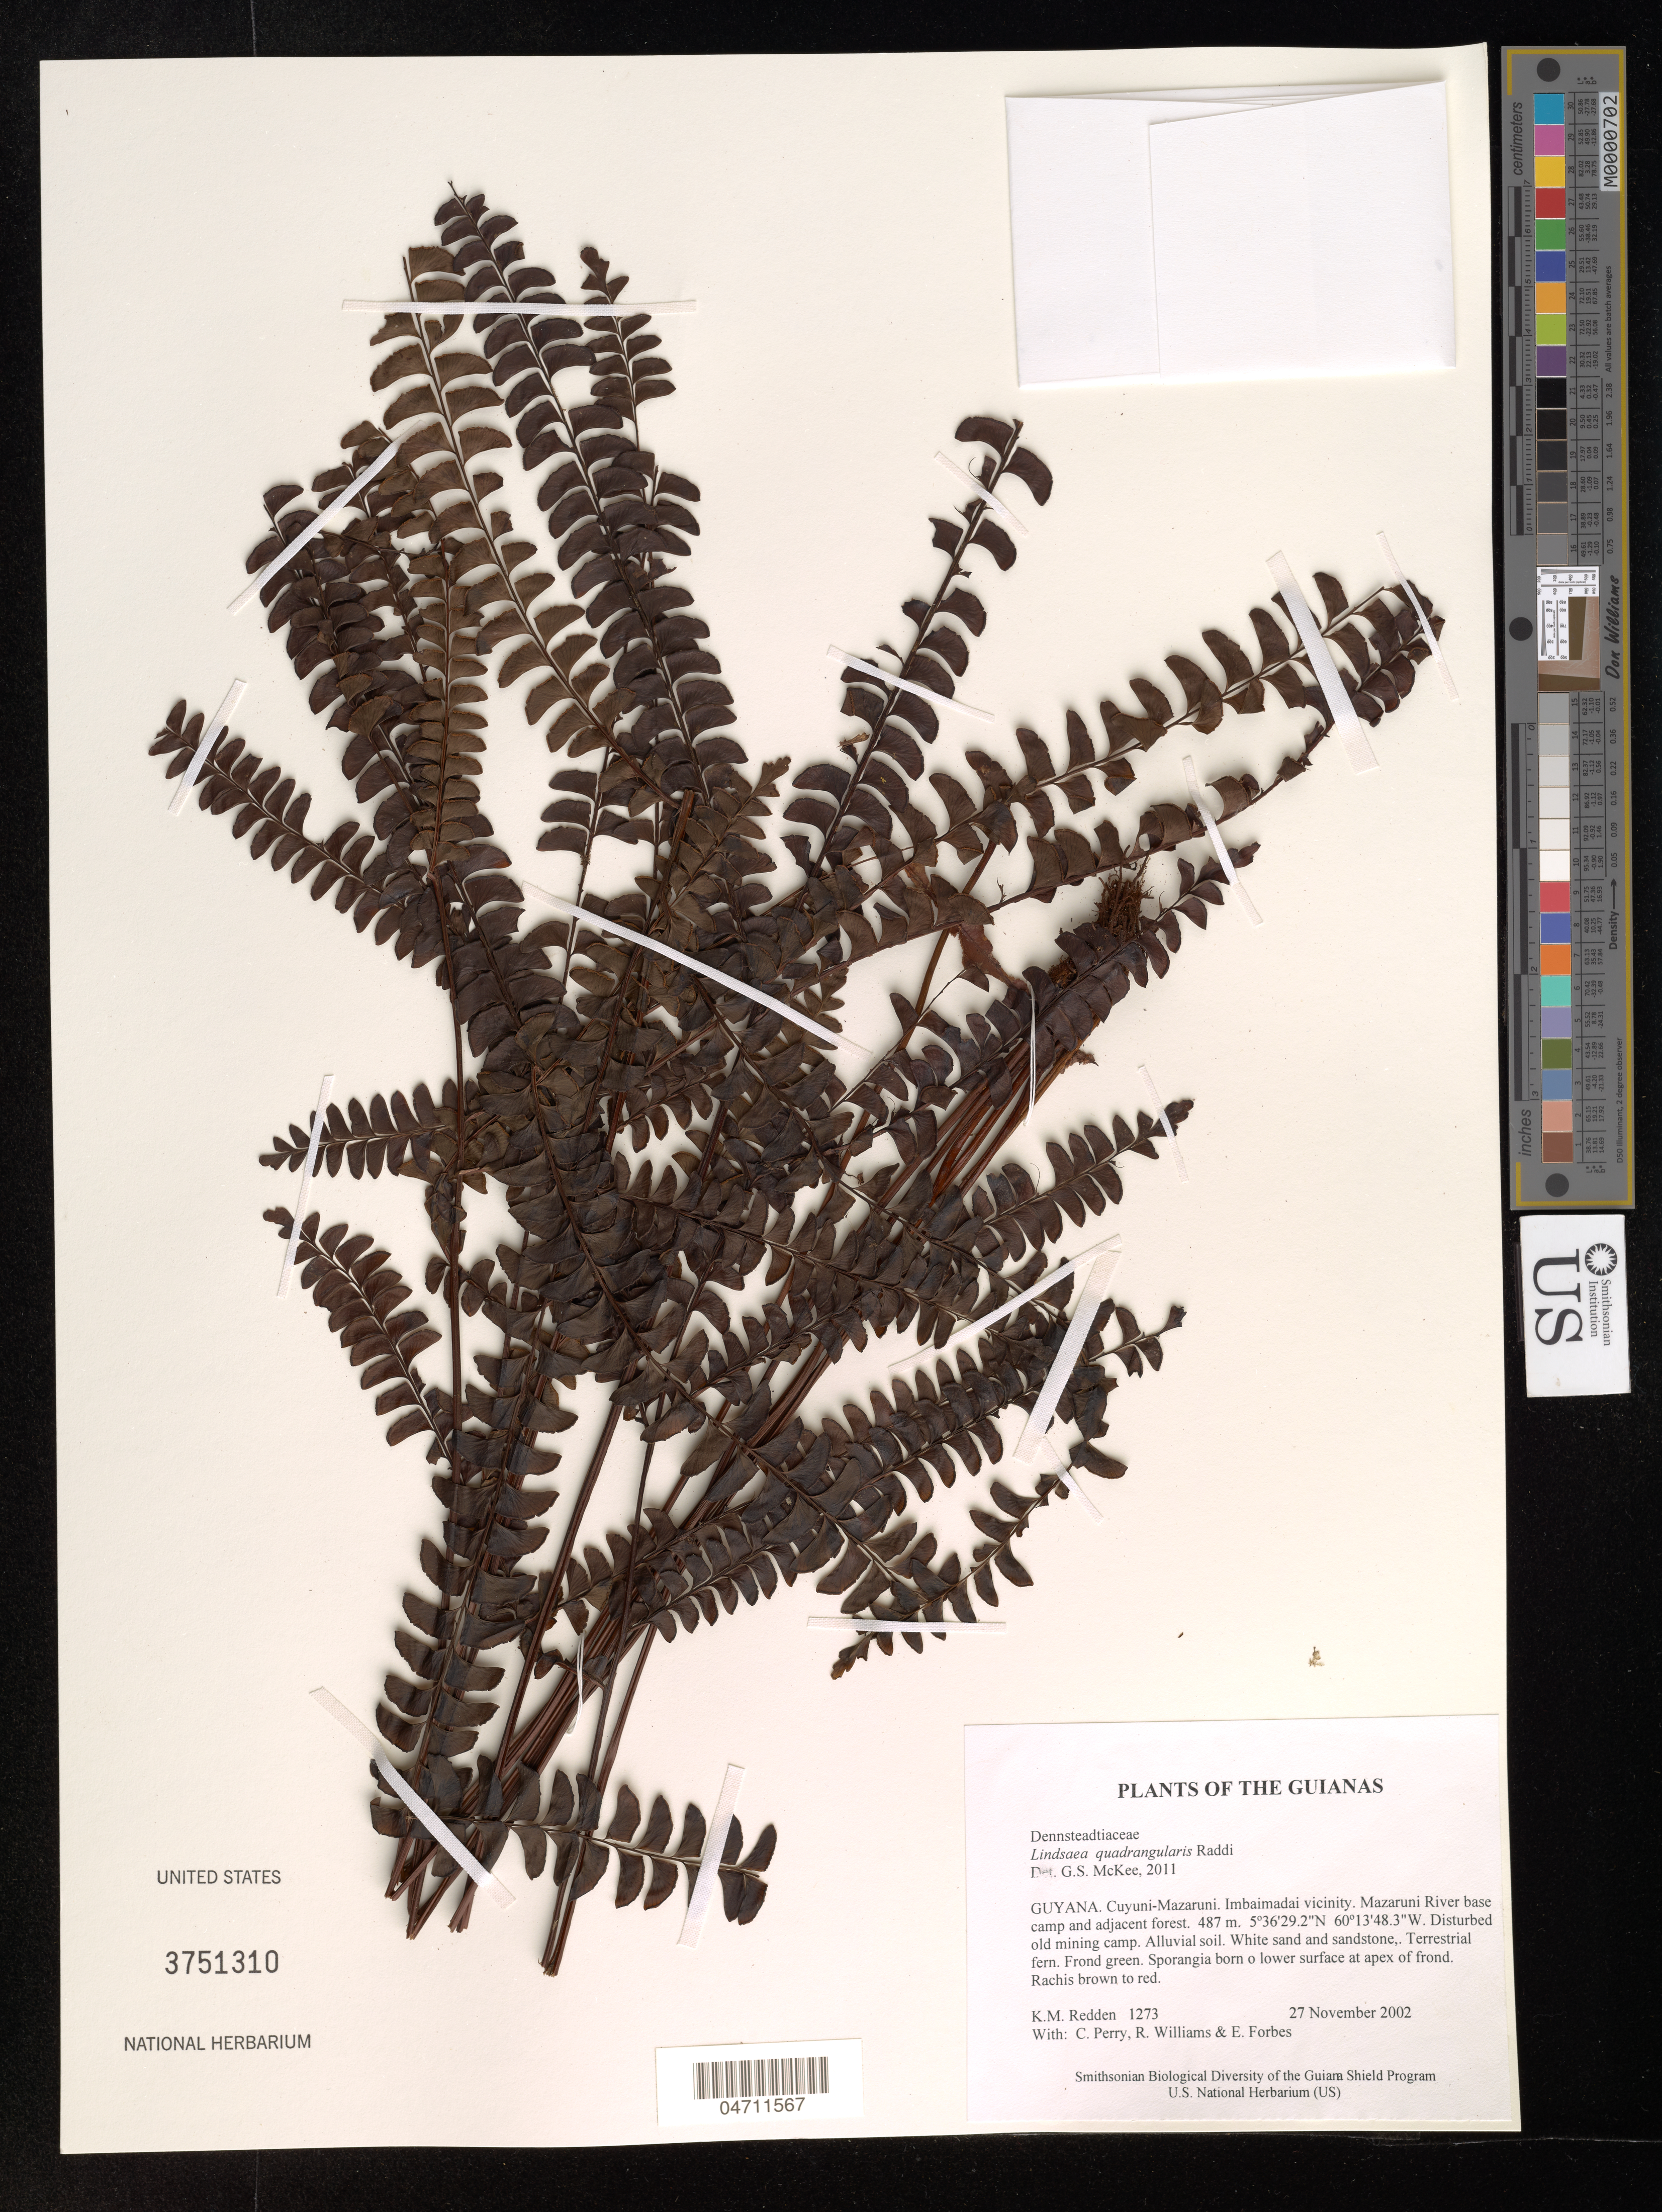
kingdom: Plantae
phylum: Tracheophyta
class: Polypodiopsida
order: Polypodiales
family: Lindsaeaceae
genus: Lindsaea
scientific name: Lindsaea quadrangularis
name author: Raddi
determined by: McKee, G. S., (US), NMNH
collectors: K. M. Redden, C. Perry, R. Williams & E. Forbes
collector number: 1273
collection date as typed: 27 November 2002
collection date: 2002-11-27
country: Guyana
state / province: Cuyuni-Mazaruni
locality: Imbaimadai vicinity. Mazaruni River base camp and adjacent forest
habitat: Disturbed old mining camp. Alluvial soil. White sand and sandstone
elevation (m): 487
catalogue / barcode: US 3751310